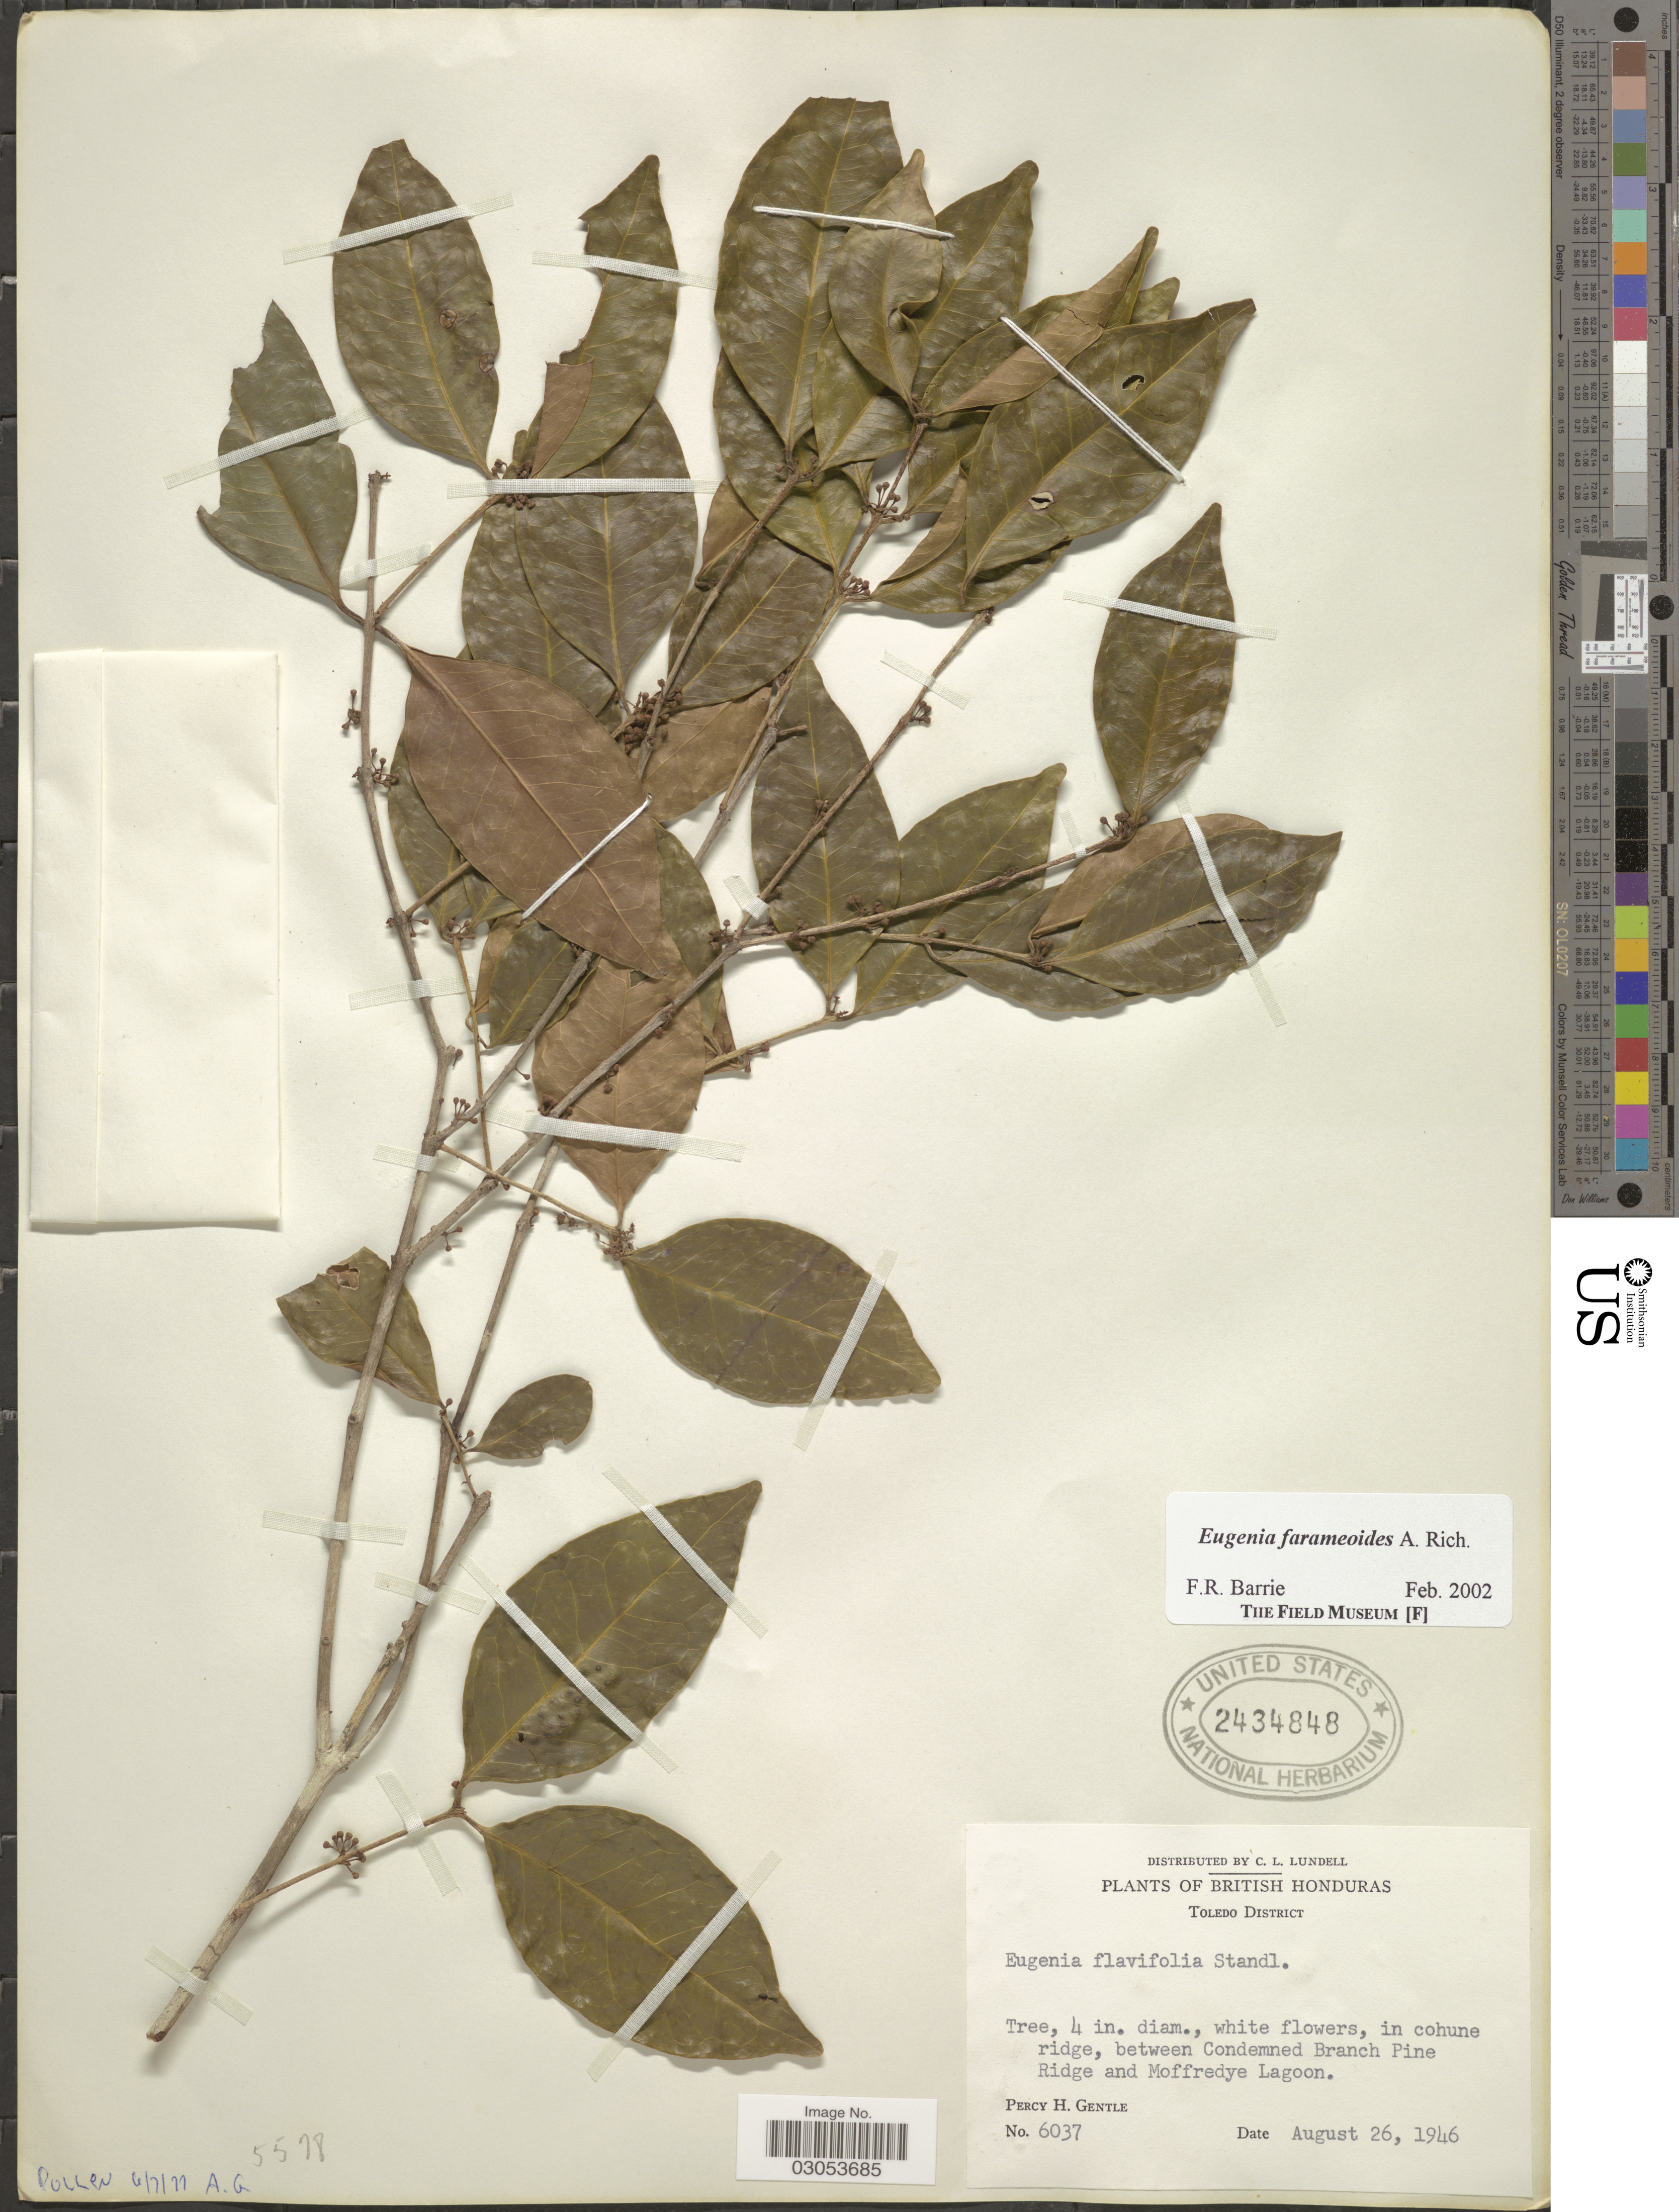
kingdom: Plantae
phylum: Tracheophyta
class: Magnoliopsida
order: Myrtales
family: Myrtaceae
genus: Eugenia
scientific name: Eugenia farameoides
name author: A. Rich.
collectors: P. H. Gentle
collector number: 6037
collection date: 1946-08-26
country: Belize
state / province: Toledo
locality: British Honduras. Toledo District, in cohune ridge, between Condemned Branch Pine Ridge and Moffredye Lagoon.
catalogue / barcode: US 2434848